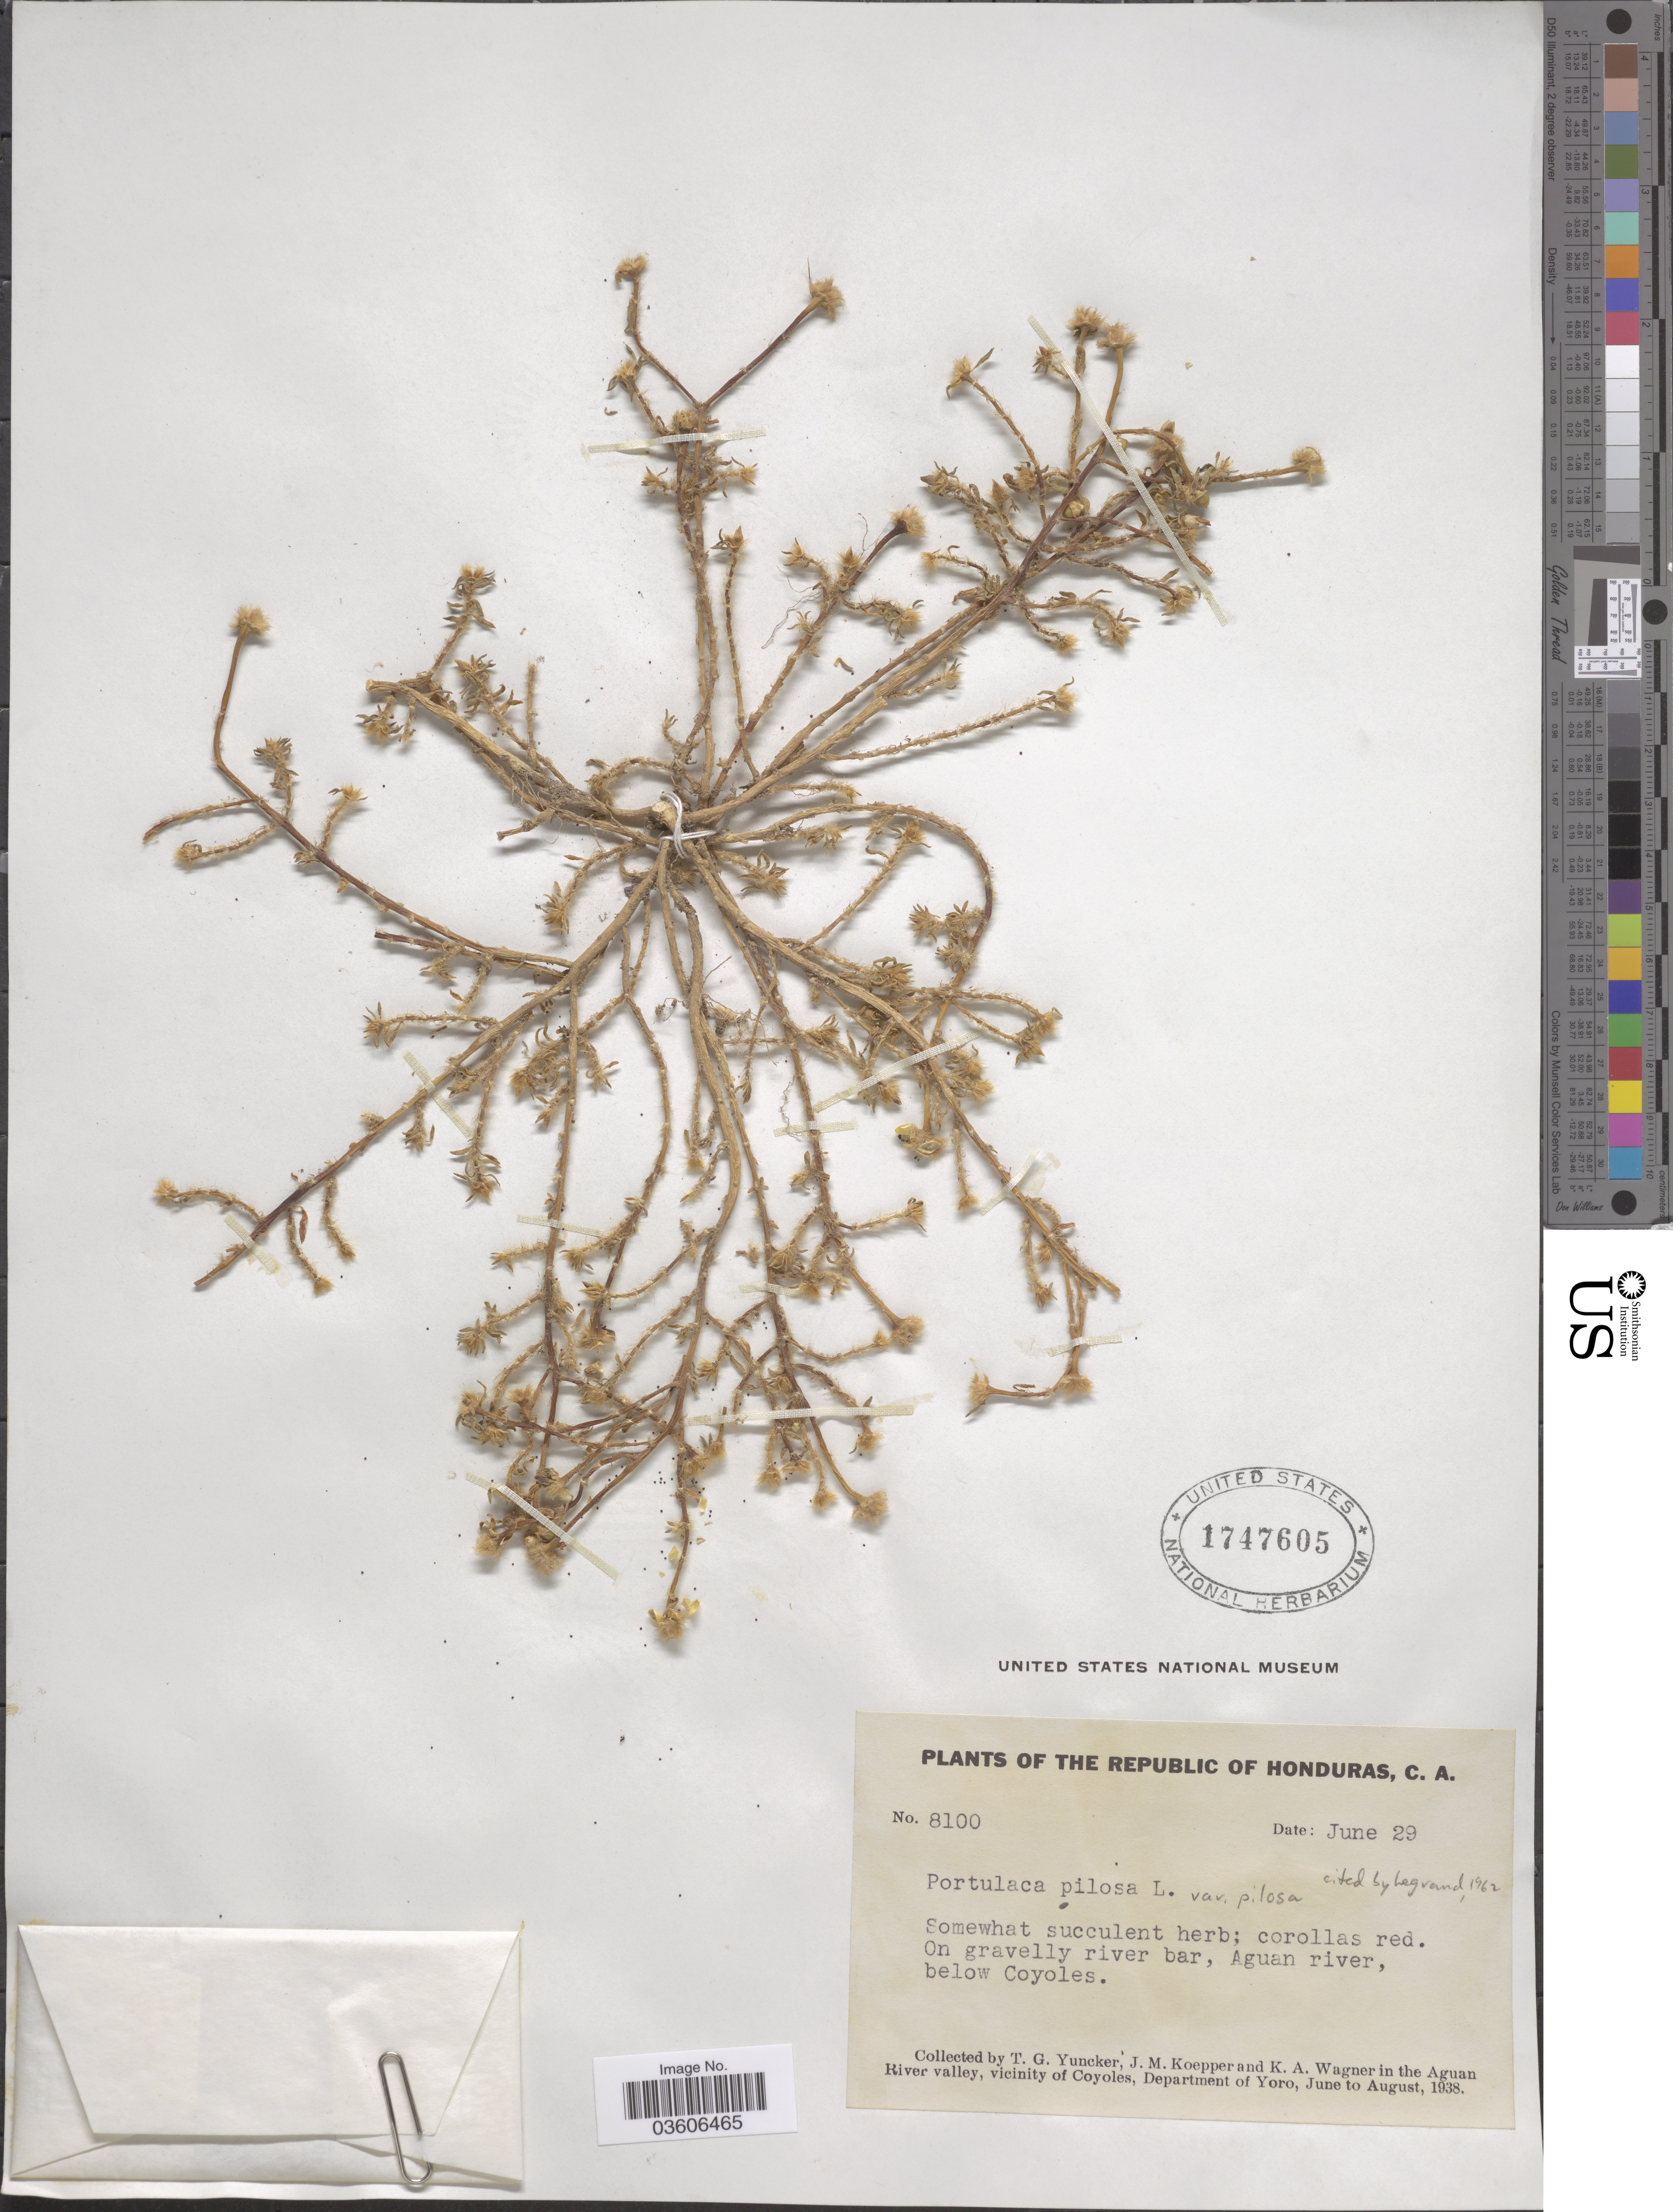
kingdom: Plantae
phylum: Tracheophyta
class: Magnoliopsida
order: Caryophyllales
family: Portulacaceae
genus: Portulaca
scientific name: Portulaca pilosa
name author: L.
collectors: T. G. Yuncker, J. M. Koepper & K. A. Wagner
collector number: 8100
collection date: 1938-06-29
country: Honduras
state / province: Yoro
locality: On gravelly river bar, Aguan river, below Coyoles. Aguan River valley, vicinity of Coyoles, Department of Yoro.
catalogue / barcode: US 1747605